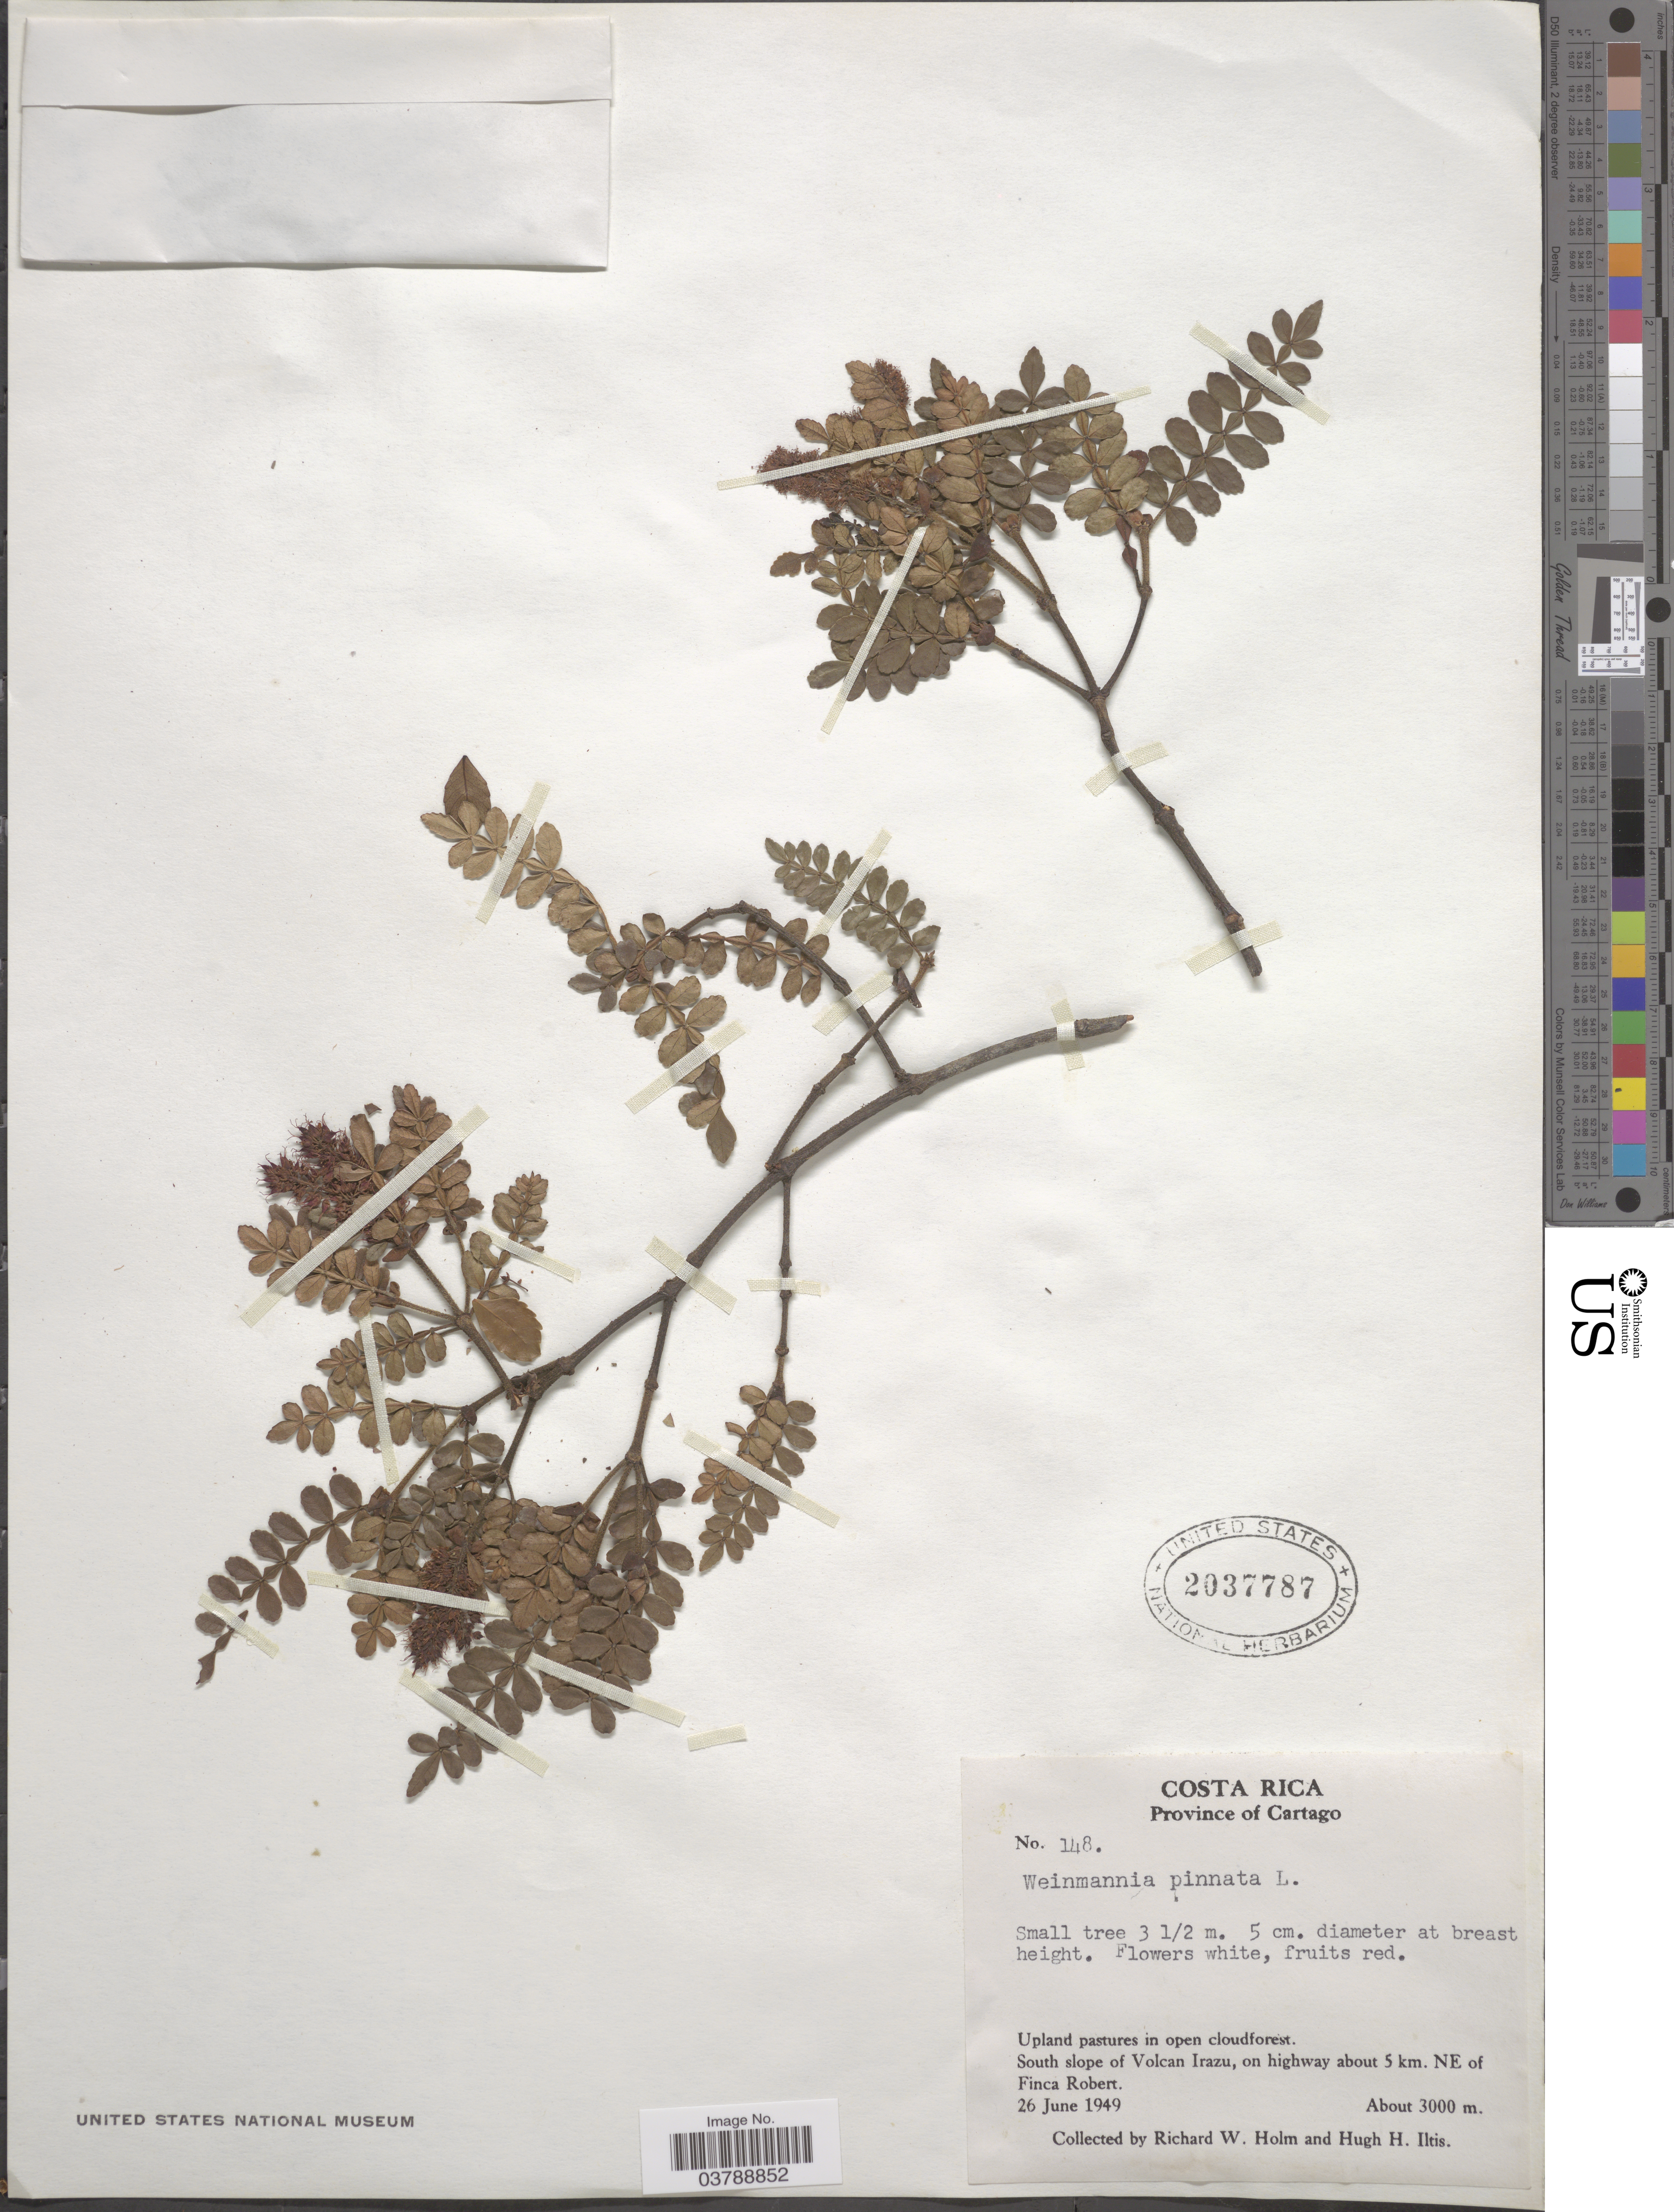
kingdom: Plantae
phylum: Tracheophyta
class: Magnoliopsida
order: Oxalidales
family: Cunoniaceae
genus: Weinmannia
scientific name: Weinmannia pinnata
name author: L.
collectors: R. W. Holm & H. Iltis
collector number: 148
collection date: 1949-06-26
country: Costa Rica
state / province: Cartago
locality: South slope of Volcan Irazu, on highway about 5 km. NE of Finca Robert.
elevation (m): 3000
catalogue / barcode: US 2037787